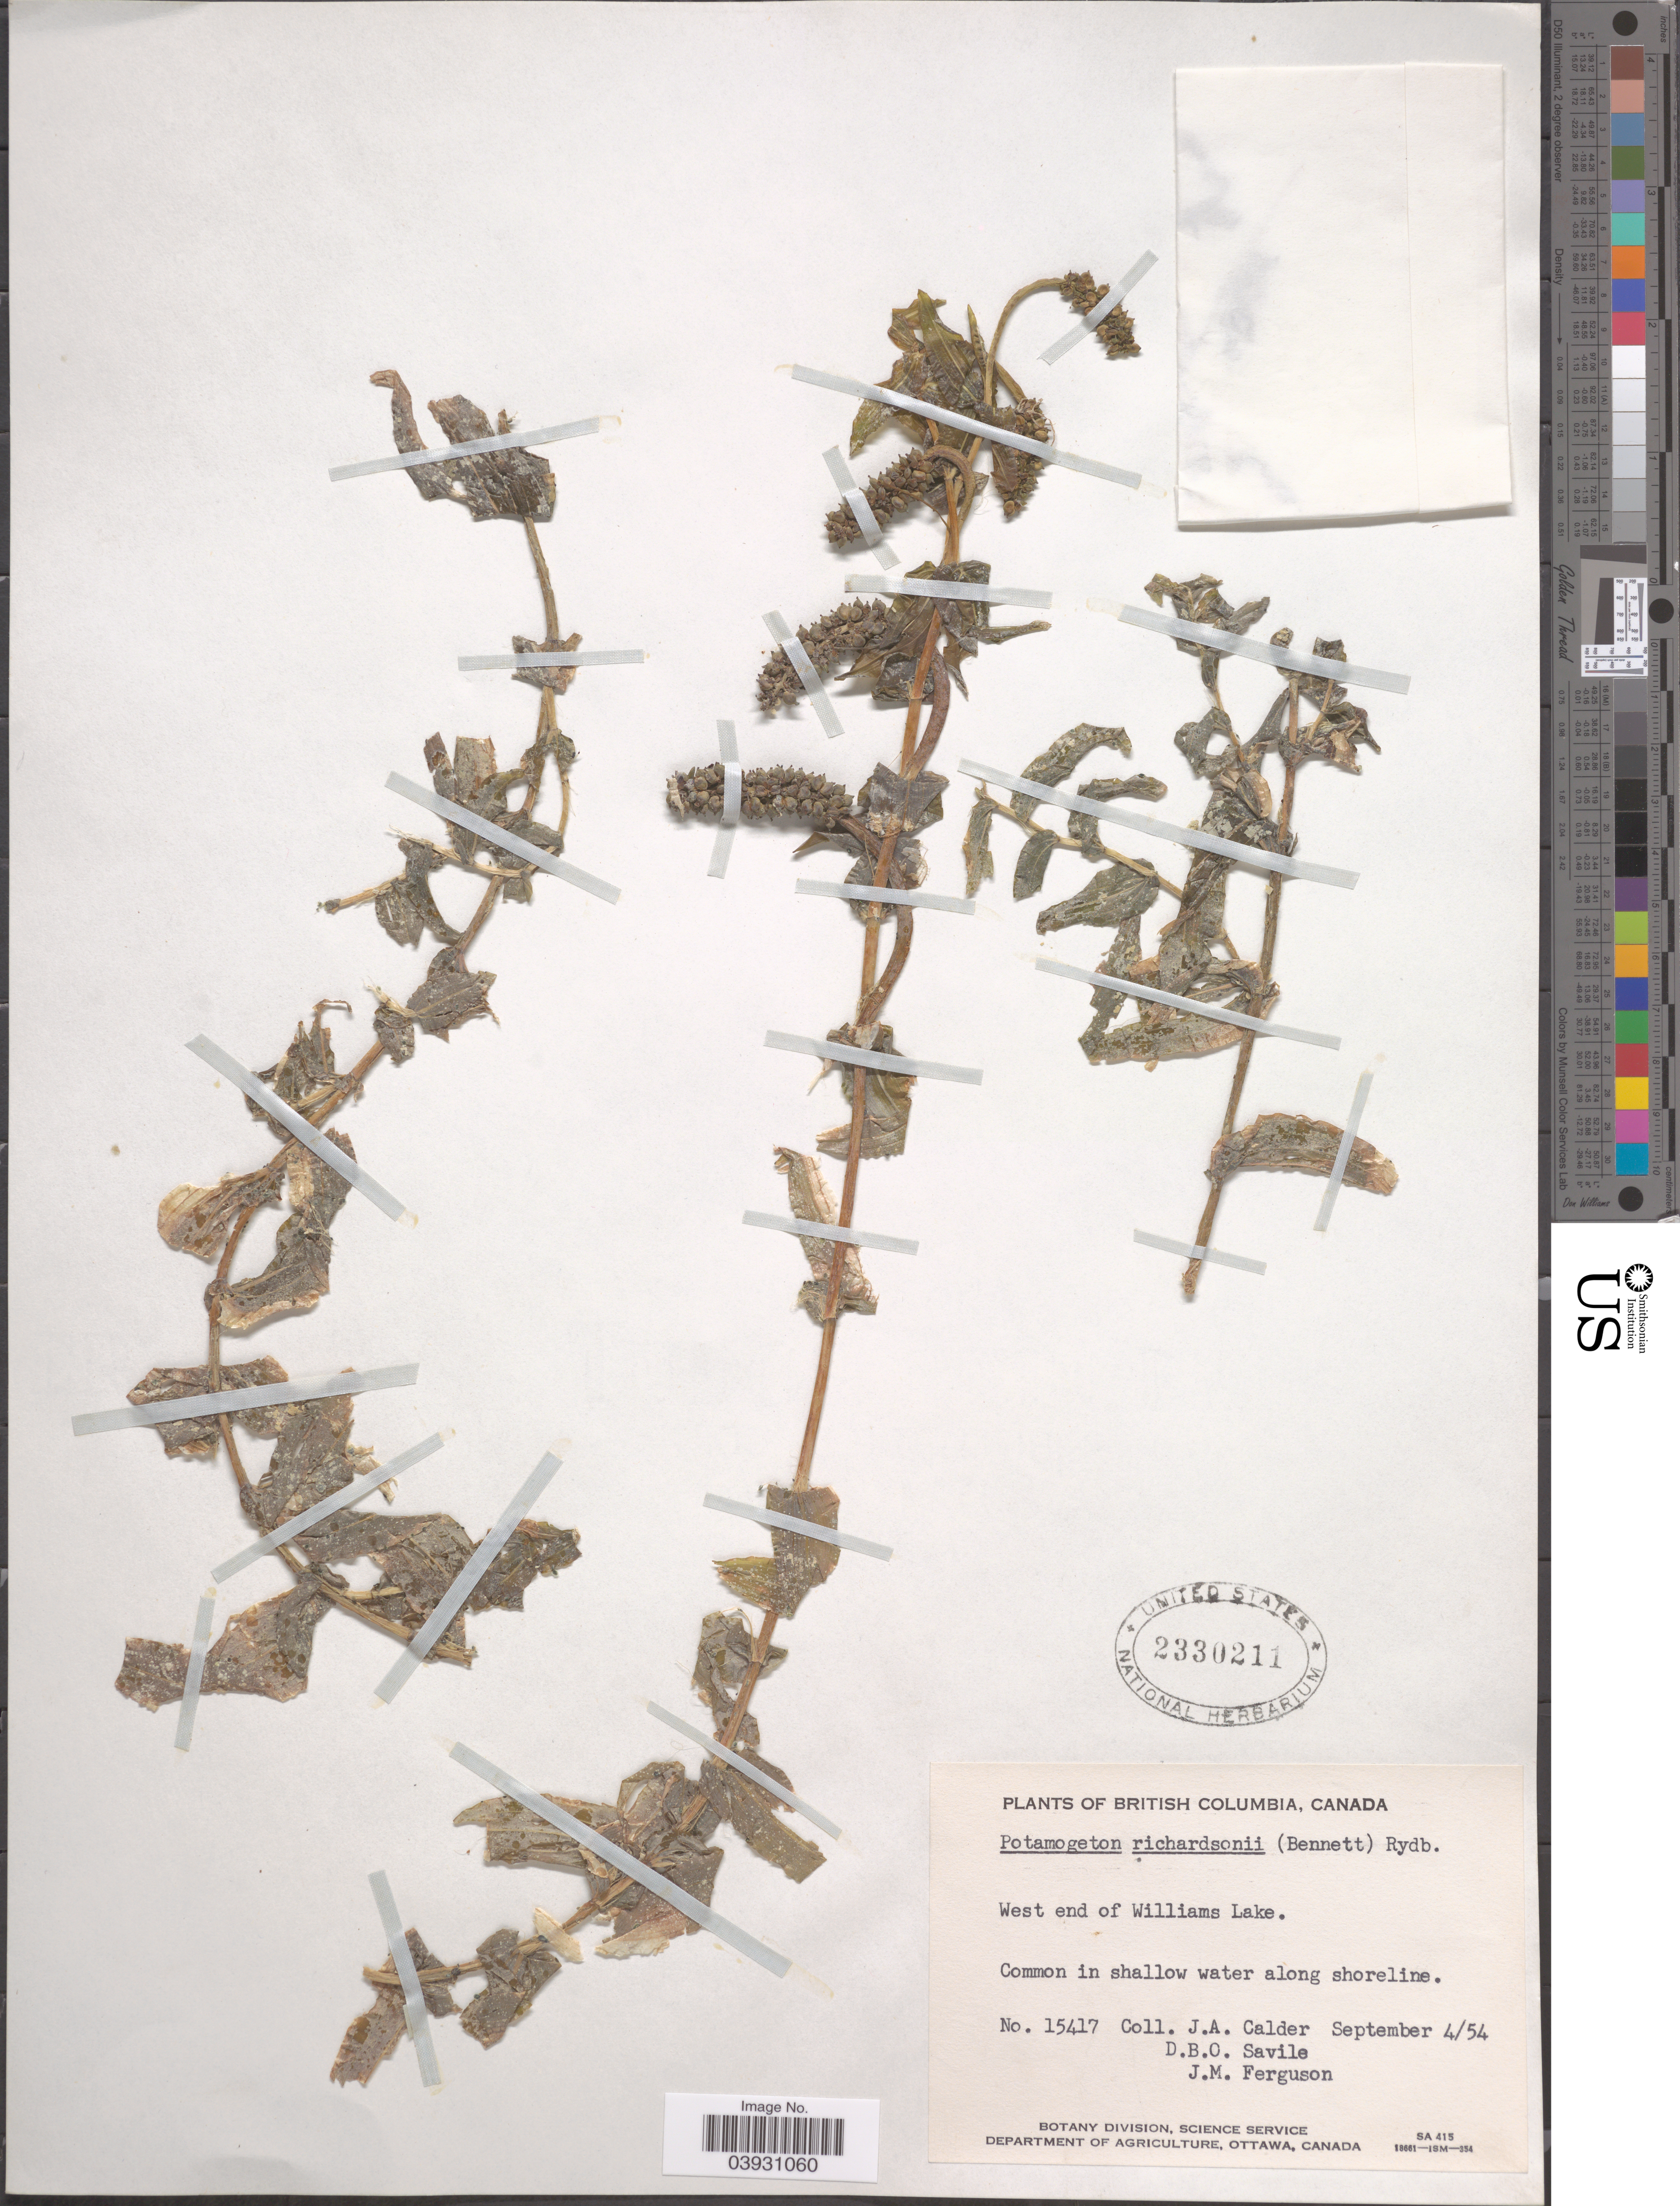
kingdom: Plantae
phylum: Tracheophyta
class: Liliopsida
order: Alismatales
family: Potamogetonaceae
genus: Potamogeton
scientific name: Potamogeton richardsonii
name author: (A.W. Benn.) Rydb.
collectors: J. A. Calder, D. Savile & J. M. Ferguson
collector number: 15417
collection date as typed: Transcribed d/m/y: 4/9/54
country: Canada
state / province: British Columbia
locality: West end of Williams Lake. In shallow water along shoreline.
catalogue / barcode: US 2330211